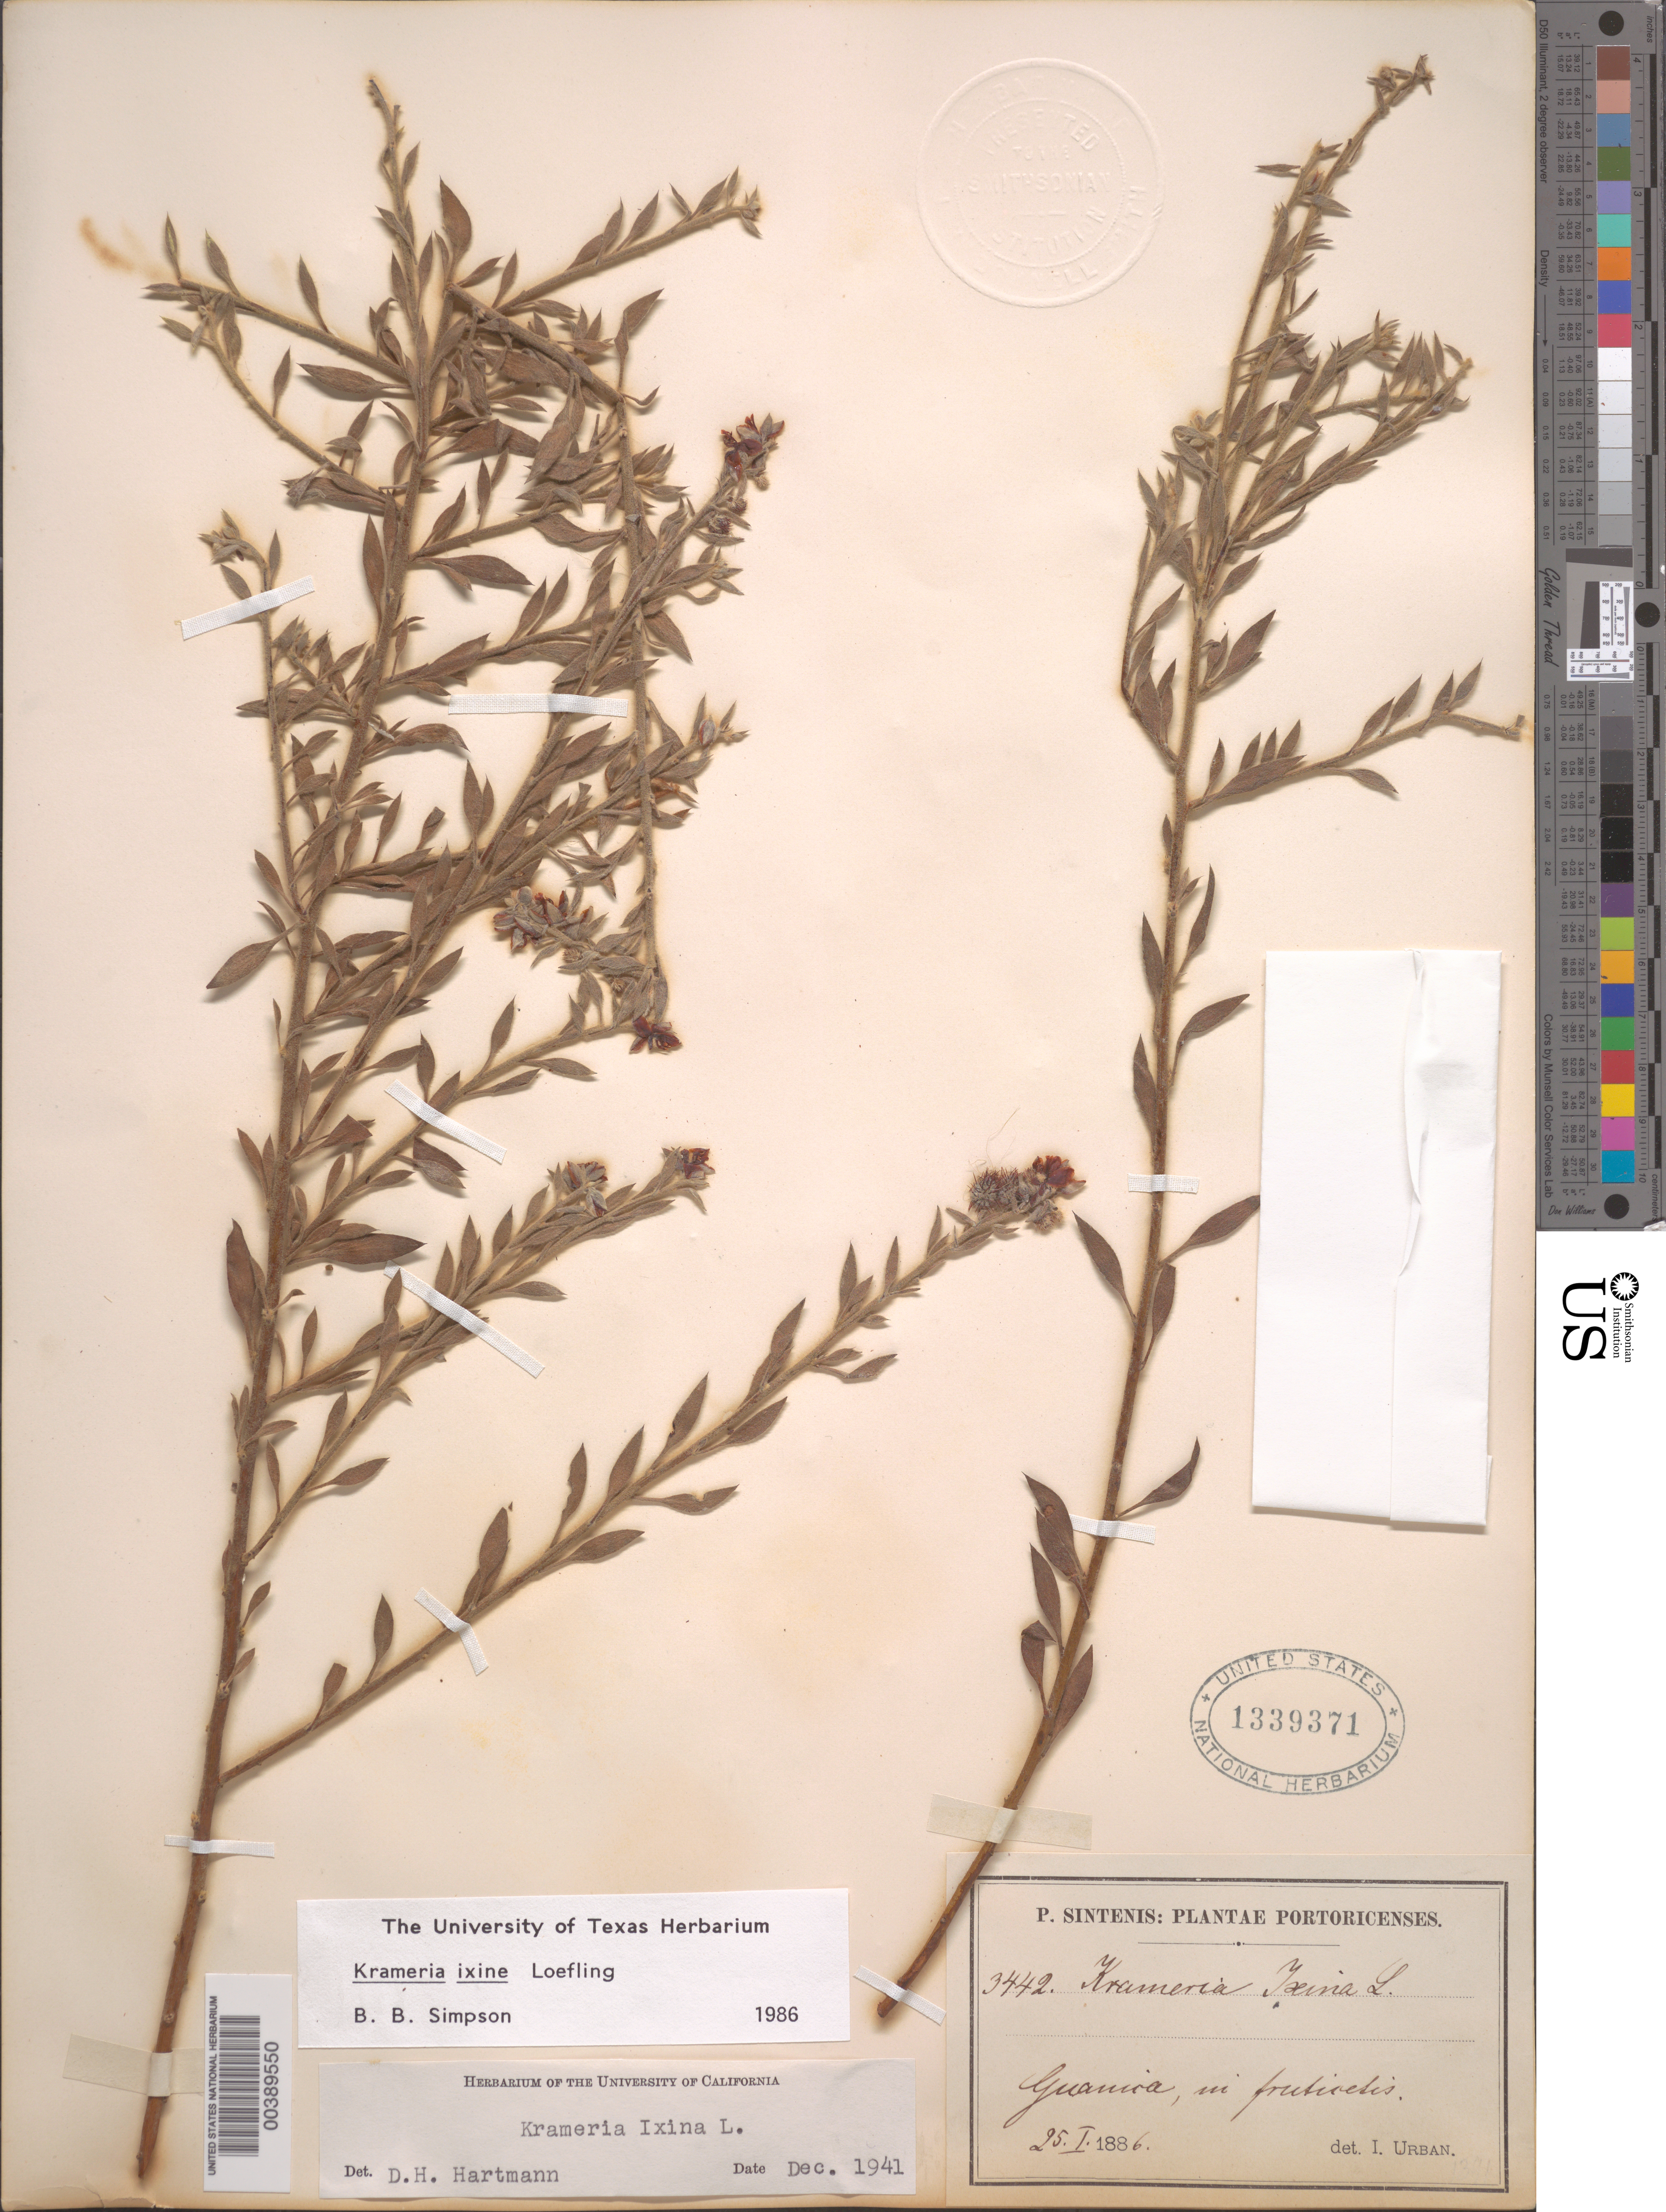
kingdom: Plantae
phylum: Tracheophyta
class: Magnoliopsida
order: Zygophyllales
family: Krameriaceae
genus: Krameria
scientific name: Krameria ixine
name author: L.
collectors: P. Sintenis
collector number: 3442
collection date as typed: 25 Jan 1886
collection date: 1886-01-25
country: Puerto Rico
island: Greater Antilles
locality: Guanica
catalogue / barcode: US 1339371